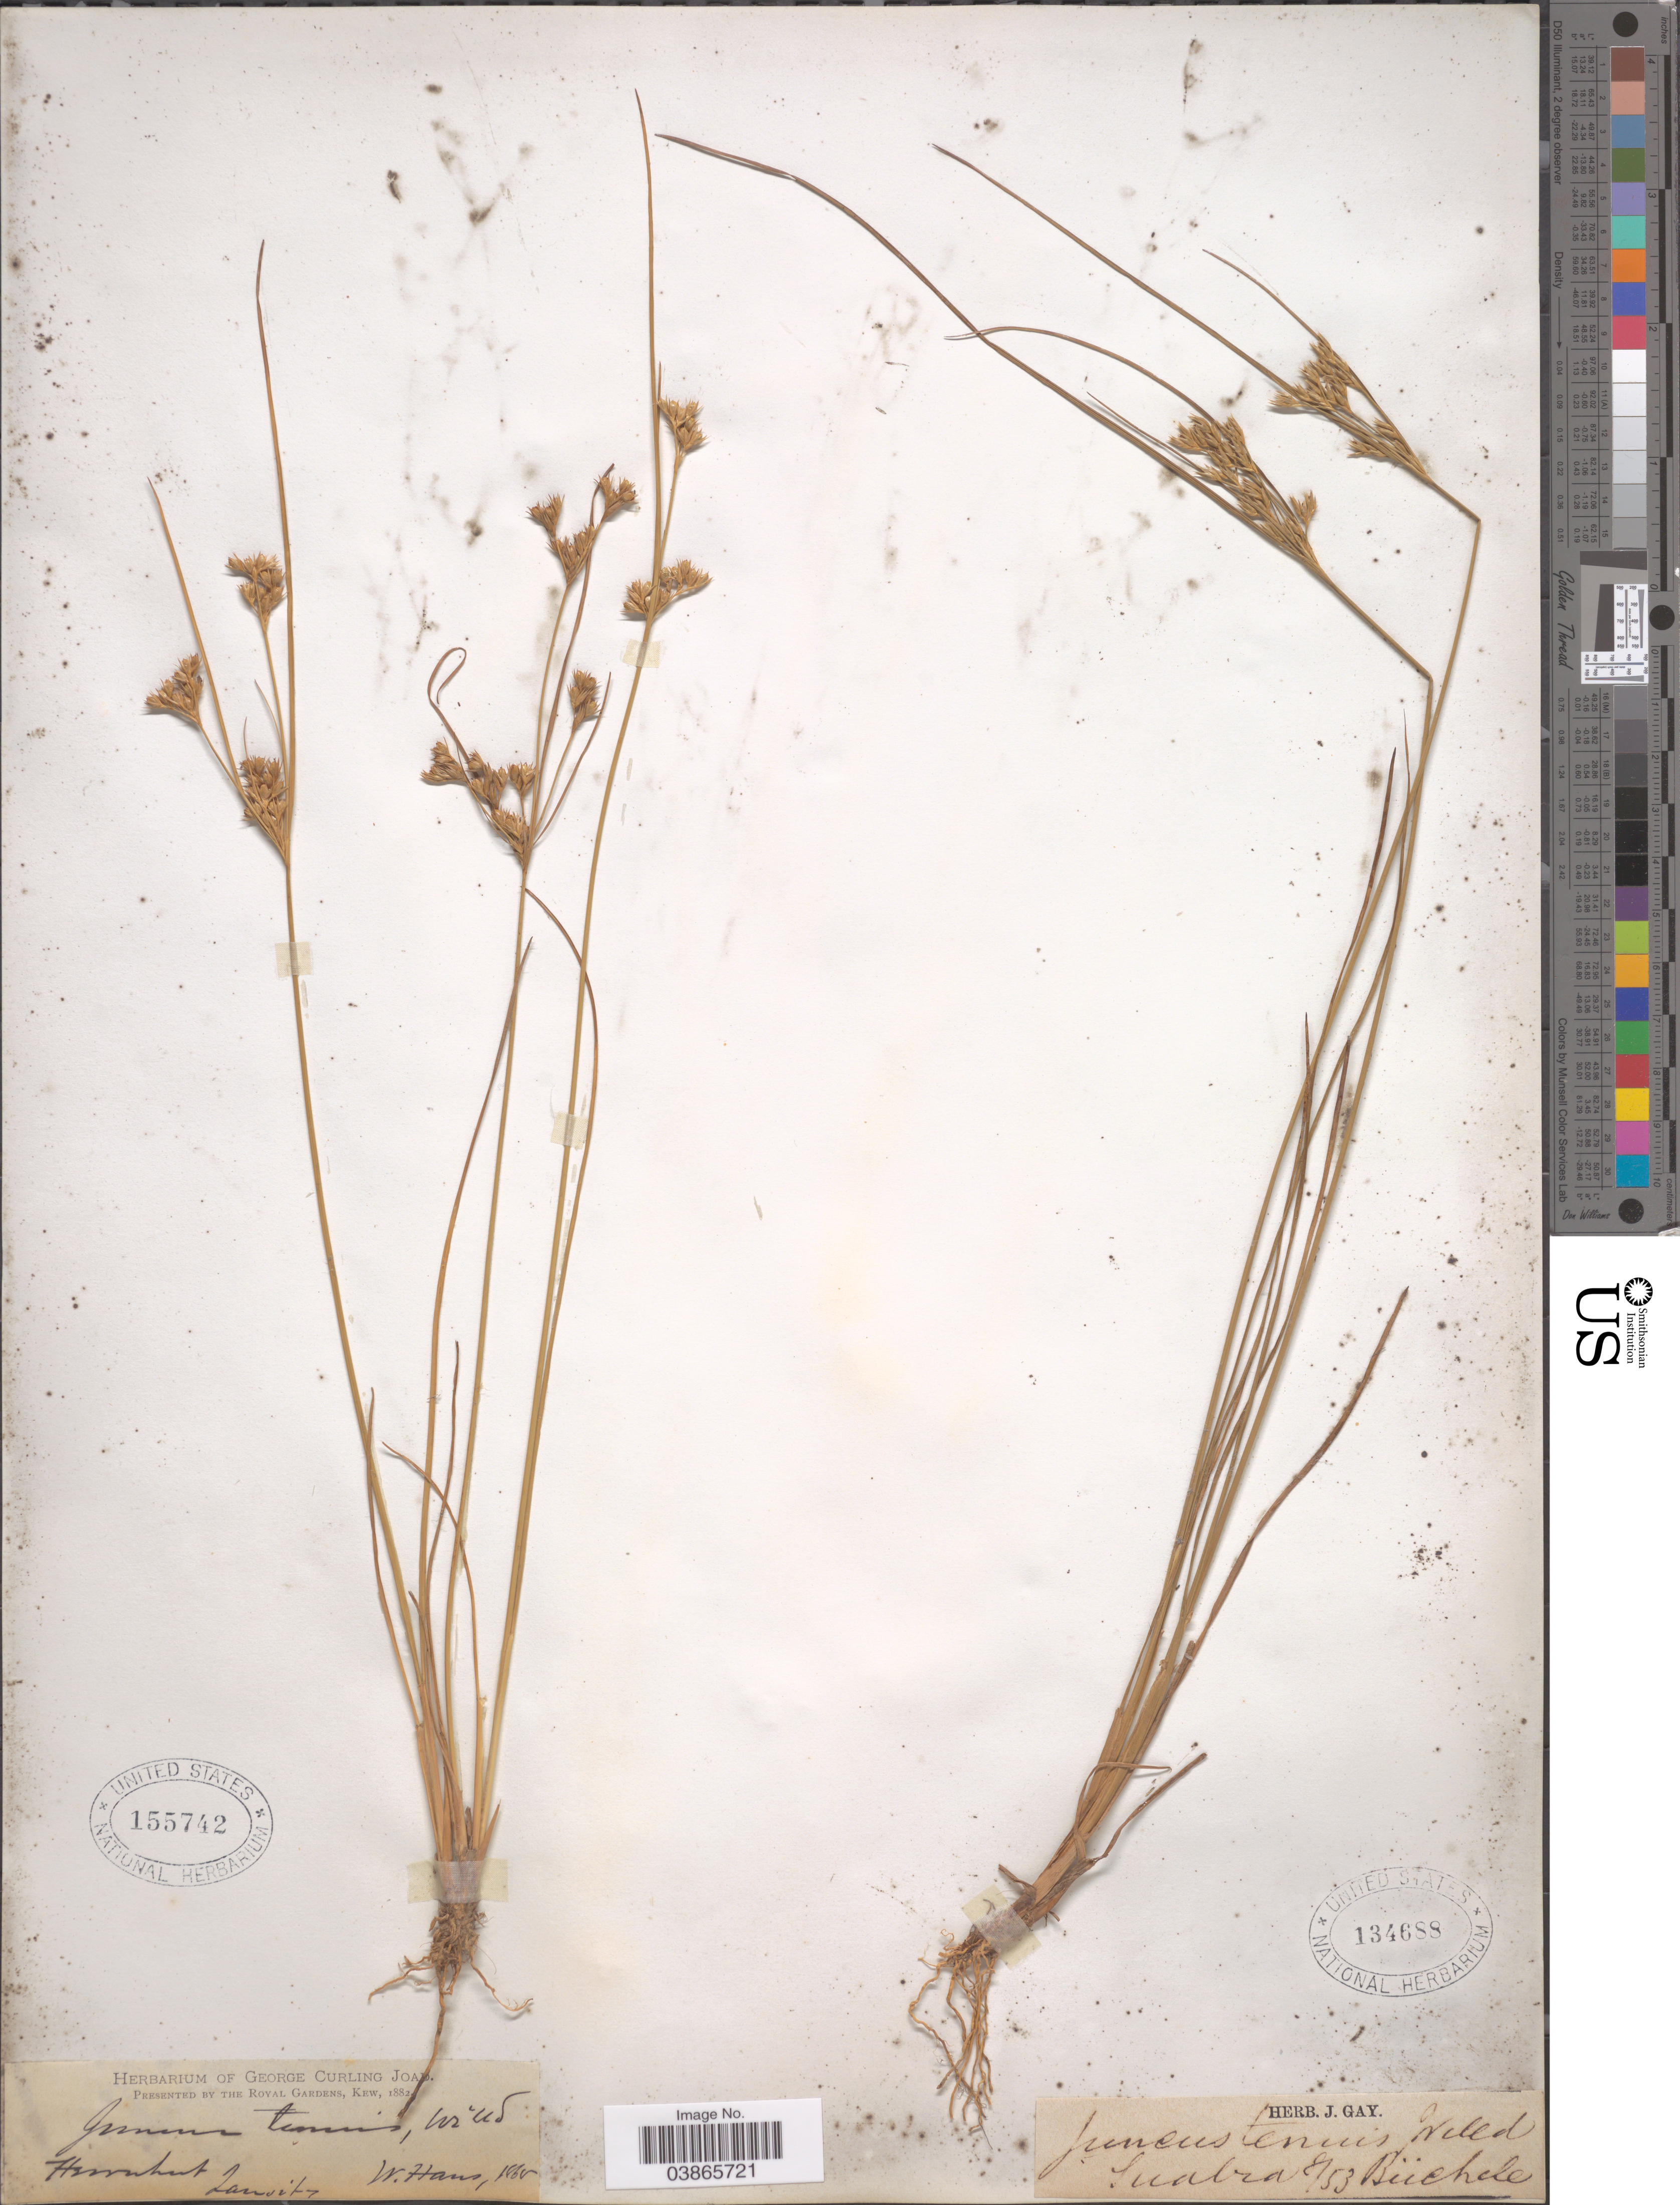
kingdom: Plantae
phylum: Tracheophyta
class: Liliopsida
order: Poales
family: Juncaceae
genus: Juncus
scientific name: Juncus tenuis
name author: Willd.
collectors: ex herb. J. Gay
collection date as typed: Transcribed d/m/y: /8/53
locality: Sualra.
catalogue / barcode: US 134688-2